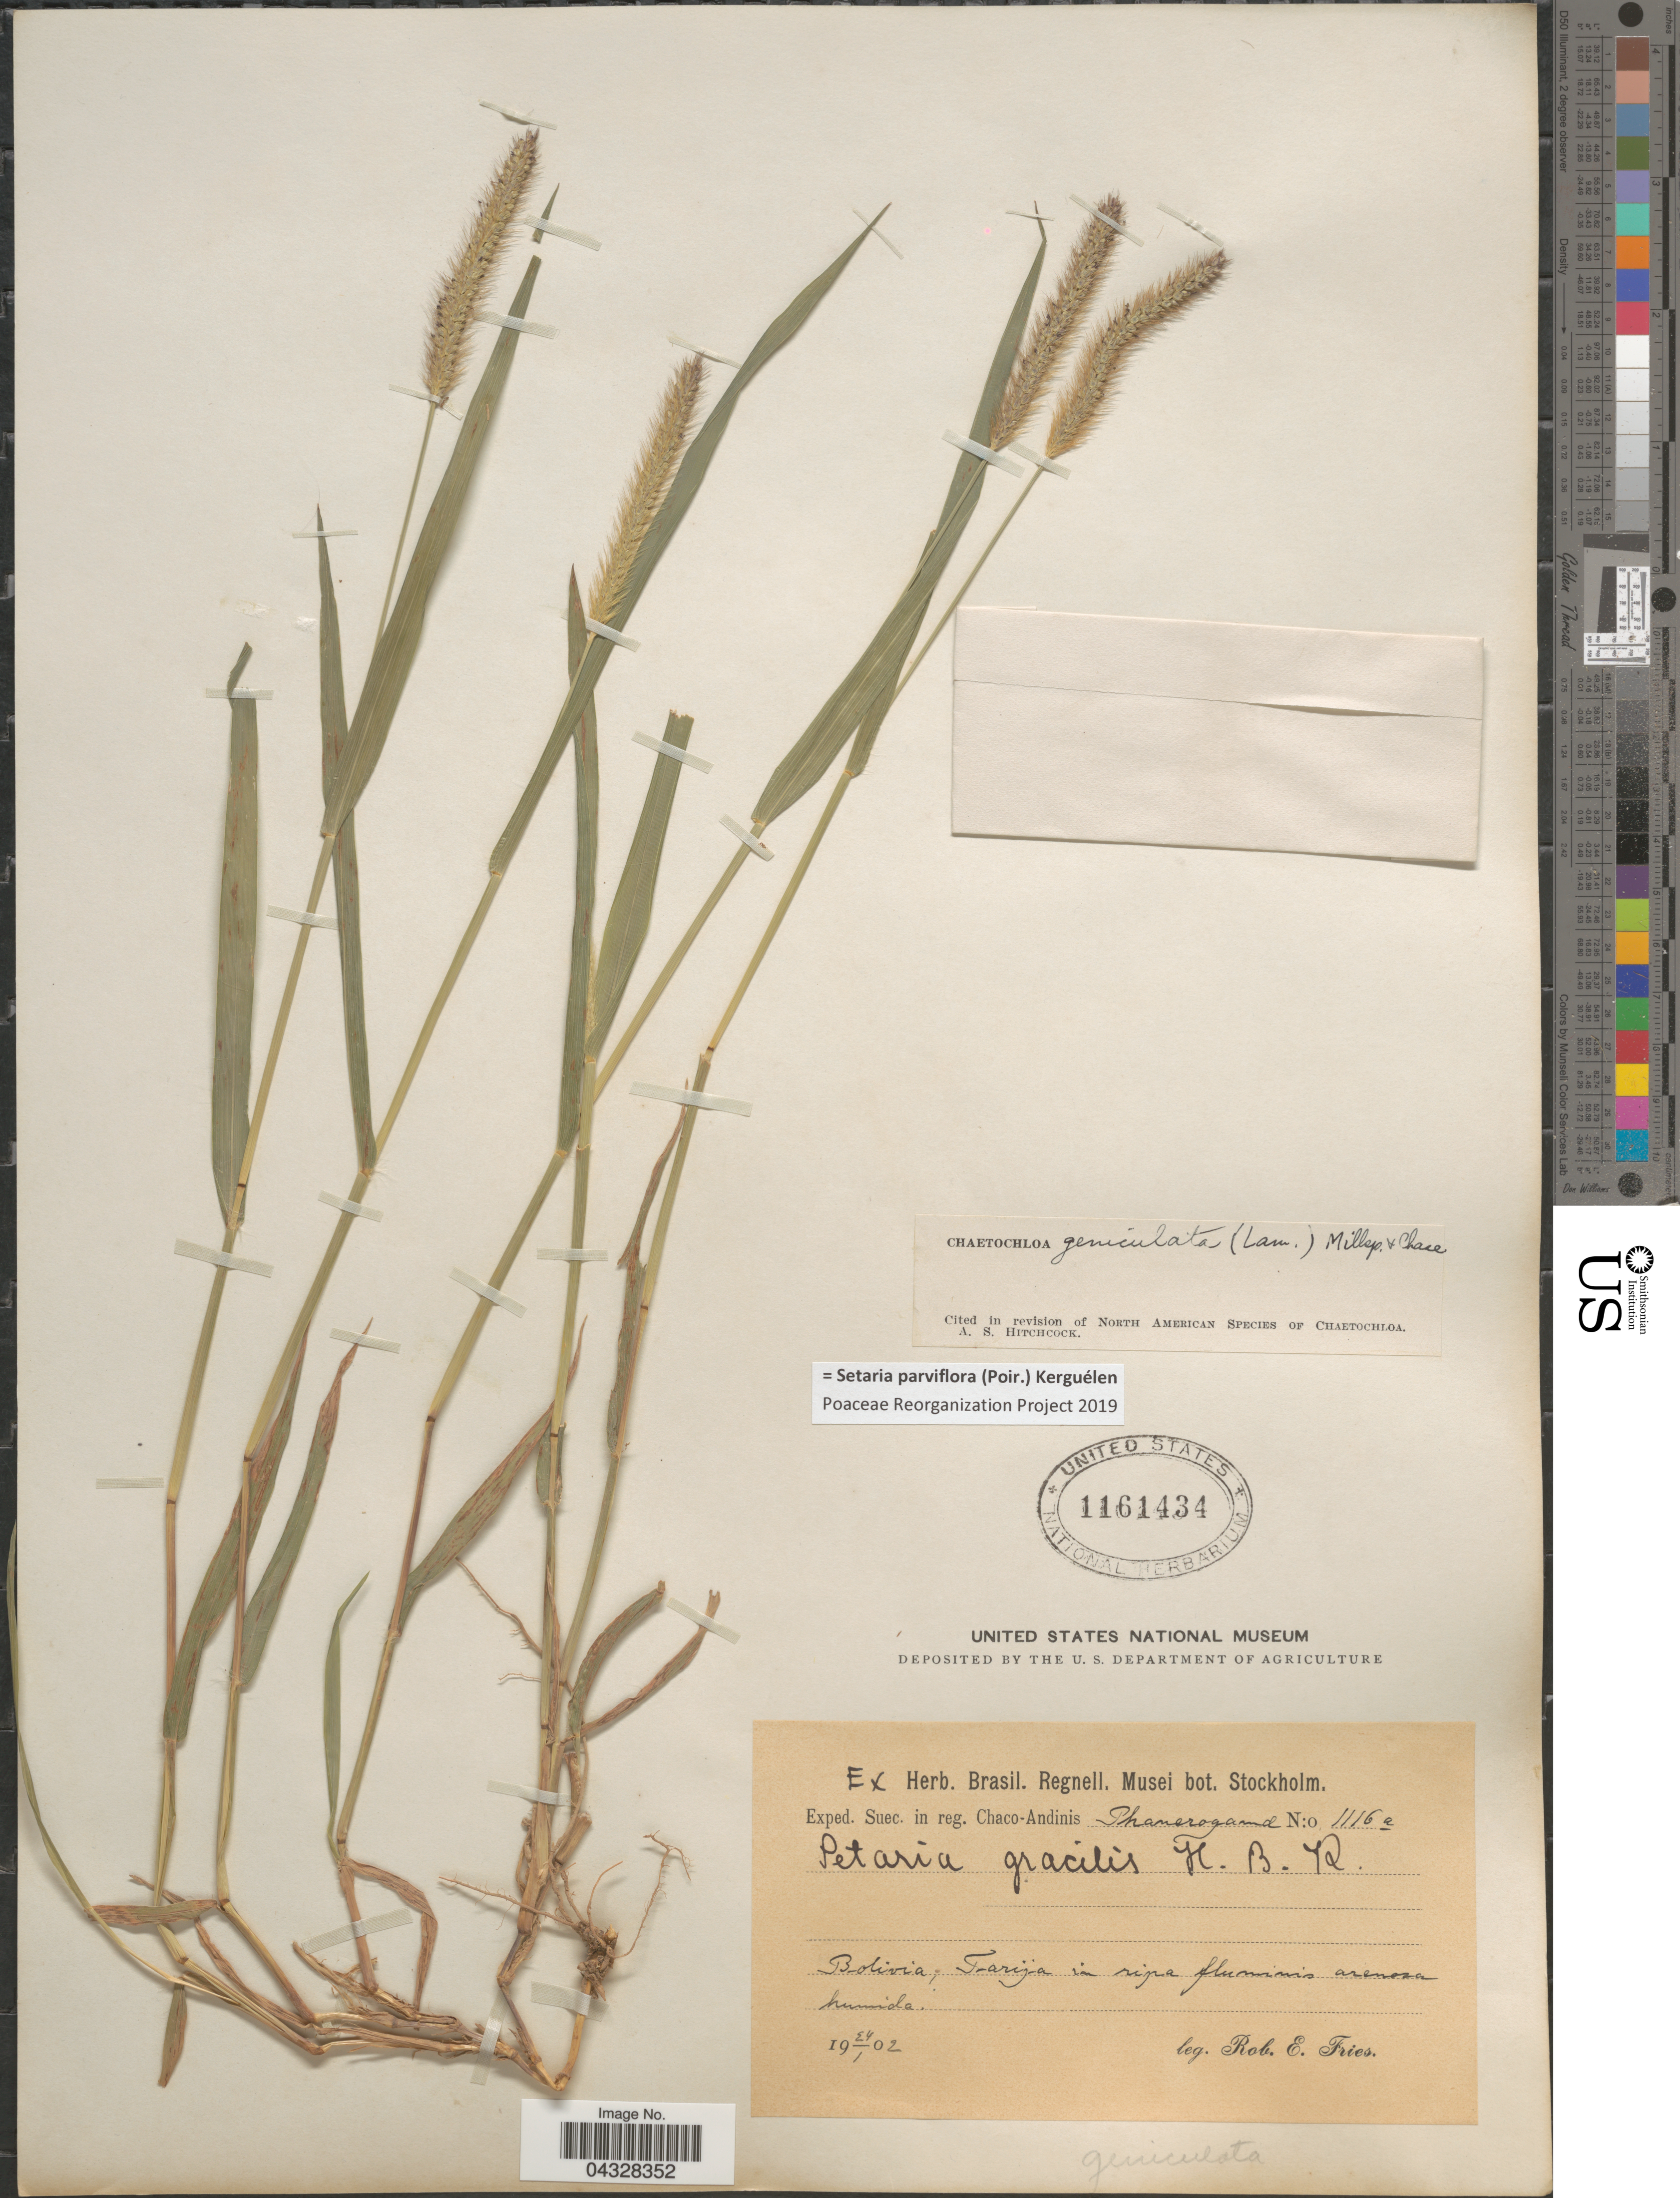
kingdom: Plantae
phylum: Tracheophyta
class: Liliopsida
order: Poales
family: Poaceae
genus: Setaria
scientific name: Setaria parviflora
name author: (Poir.) Kerguélen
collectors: R. E. Fries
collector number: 1116a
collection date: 1902-01-24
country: Bolivia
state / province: Tarija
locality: Exped. Suec. in reg. Chaco-Andinis. In ripa fluminis arenosa humida.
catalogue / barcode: US 1161434